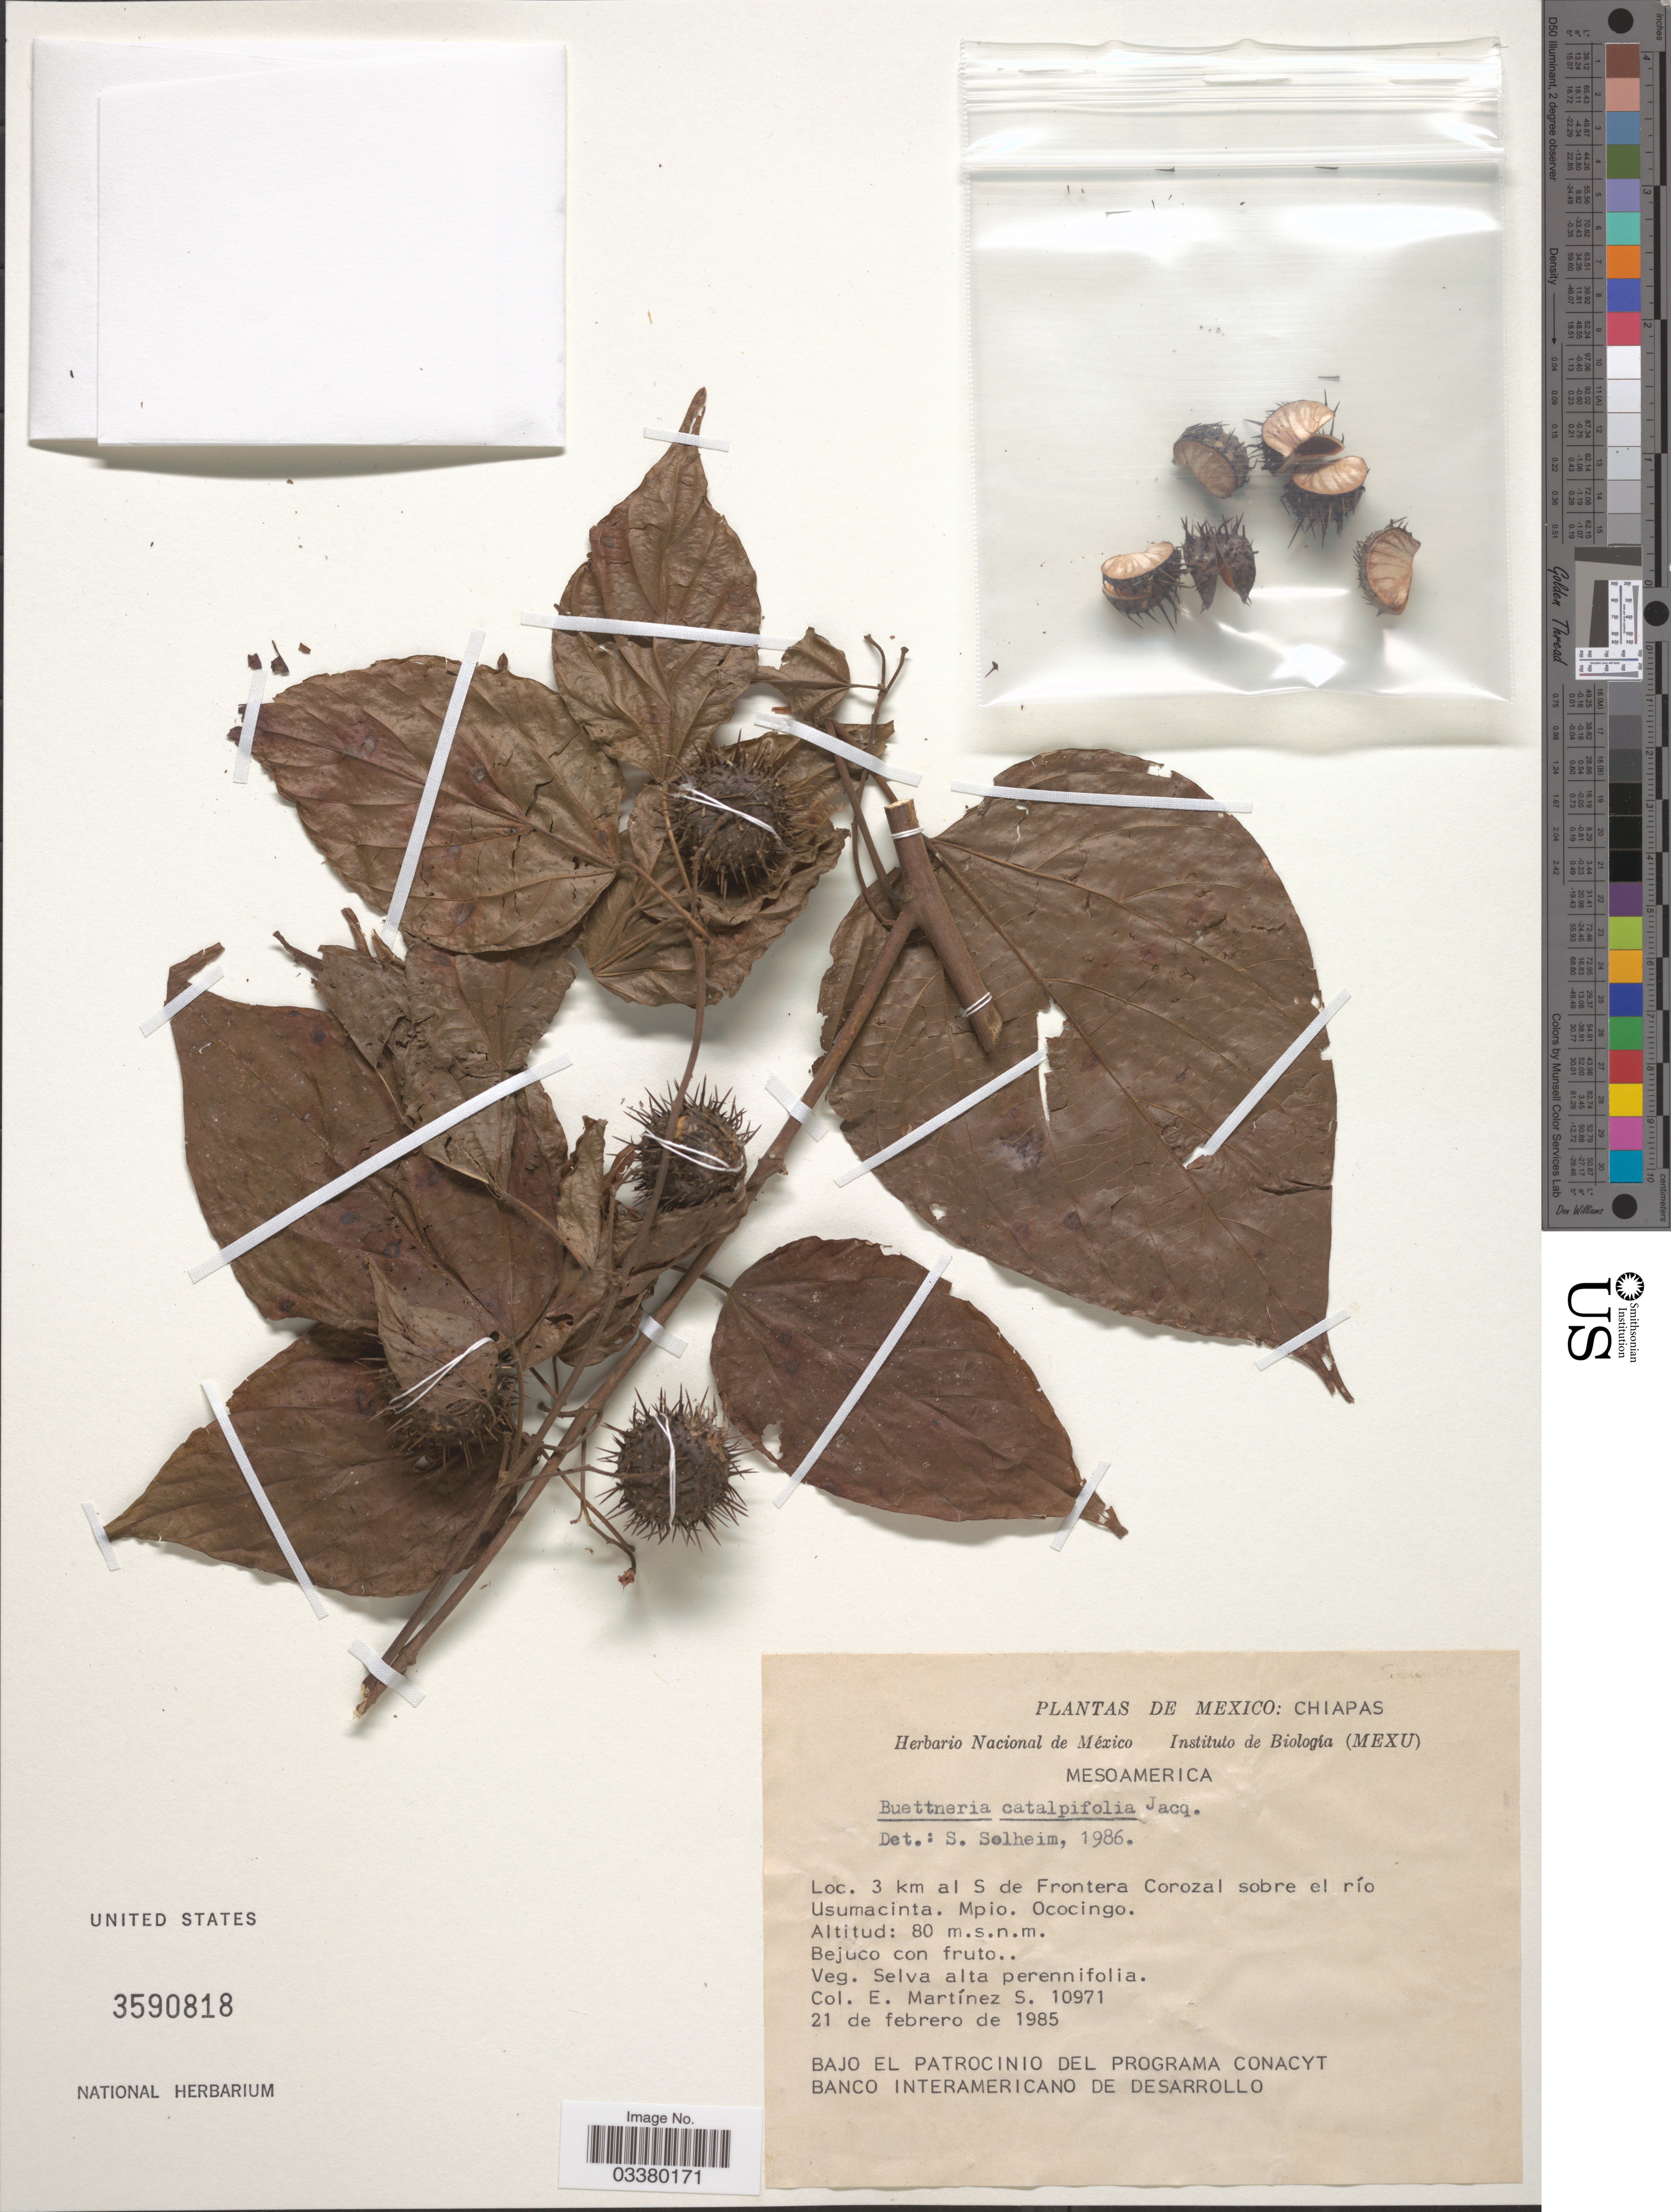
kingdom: Plantae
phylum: Tracheophyta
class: Magnoliopsida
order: Malvales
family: Malvaceae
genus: Byttneria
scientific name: Byttneria catalpifolia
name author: Jacq.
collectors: E. M. Martínez S.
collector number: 10971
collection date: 1985-02-21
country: Mexico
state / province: Chiapas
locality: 3 km al S de Frontera Corozal sobre el río Usumacinta. Mpio. Ococingo.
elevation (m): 80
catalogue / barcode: US 3590818